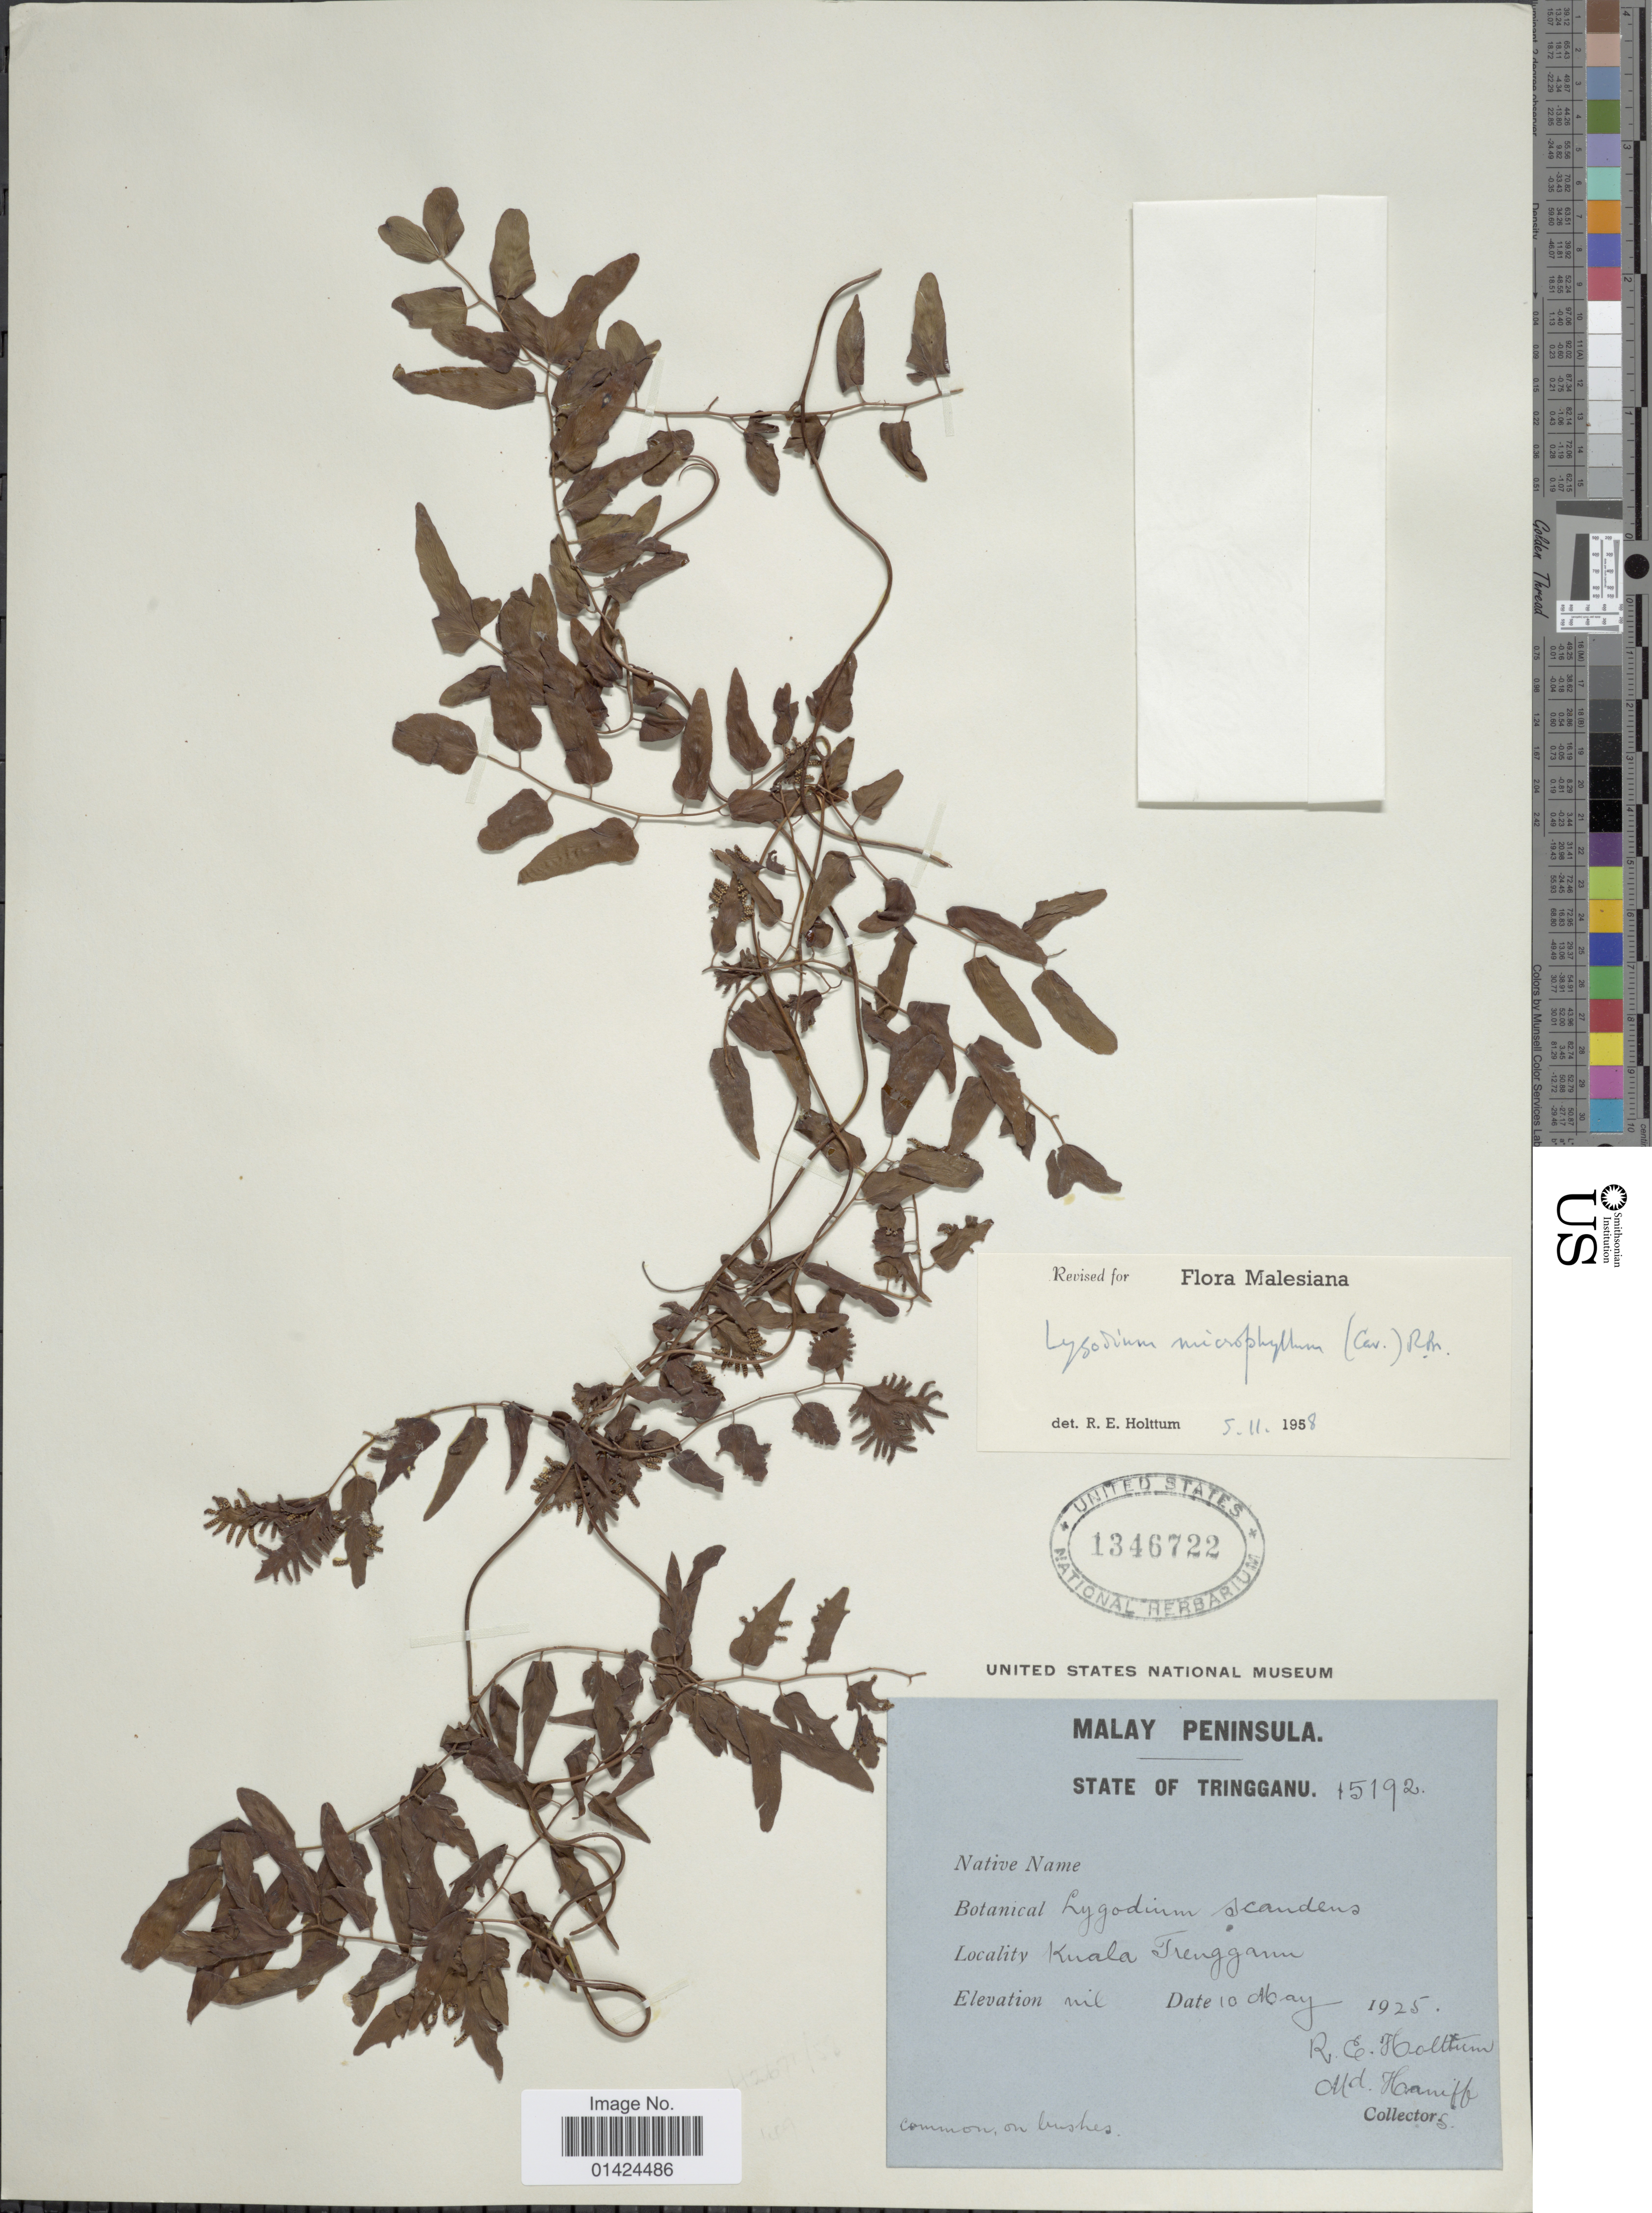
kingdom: Plantae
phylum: Tracheophyta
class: Polypodiopsida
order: Schizaeales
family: Lygodiaceae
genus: Lygodium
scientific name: Lygodium microphyllum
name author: (Cav.) R. Br.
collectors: R. E. Holttum & Haniff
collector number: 15192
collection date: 1925-05-10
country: Malaysia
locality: Malay Peninsula. State of Tringganu. Kuala Trenggaru.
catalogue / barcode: US 1346722